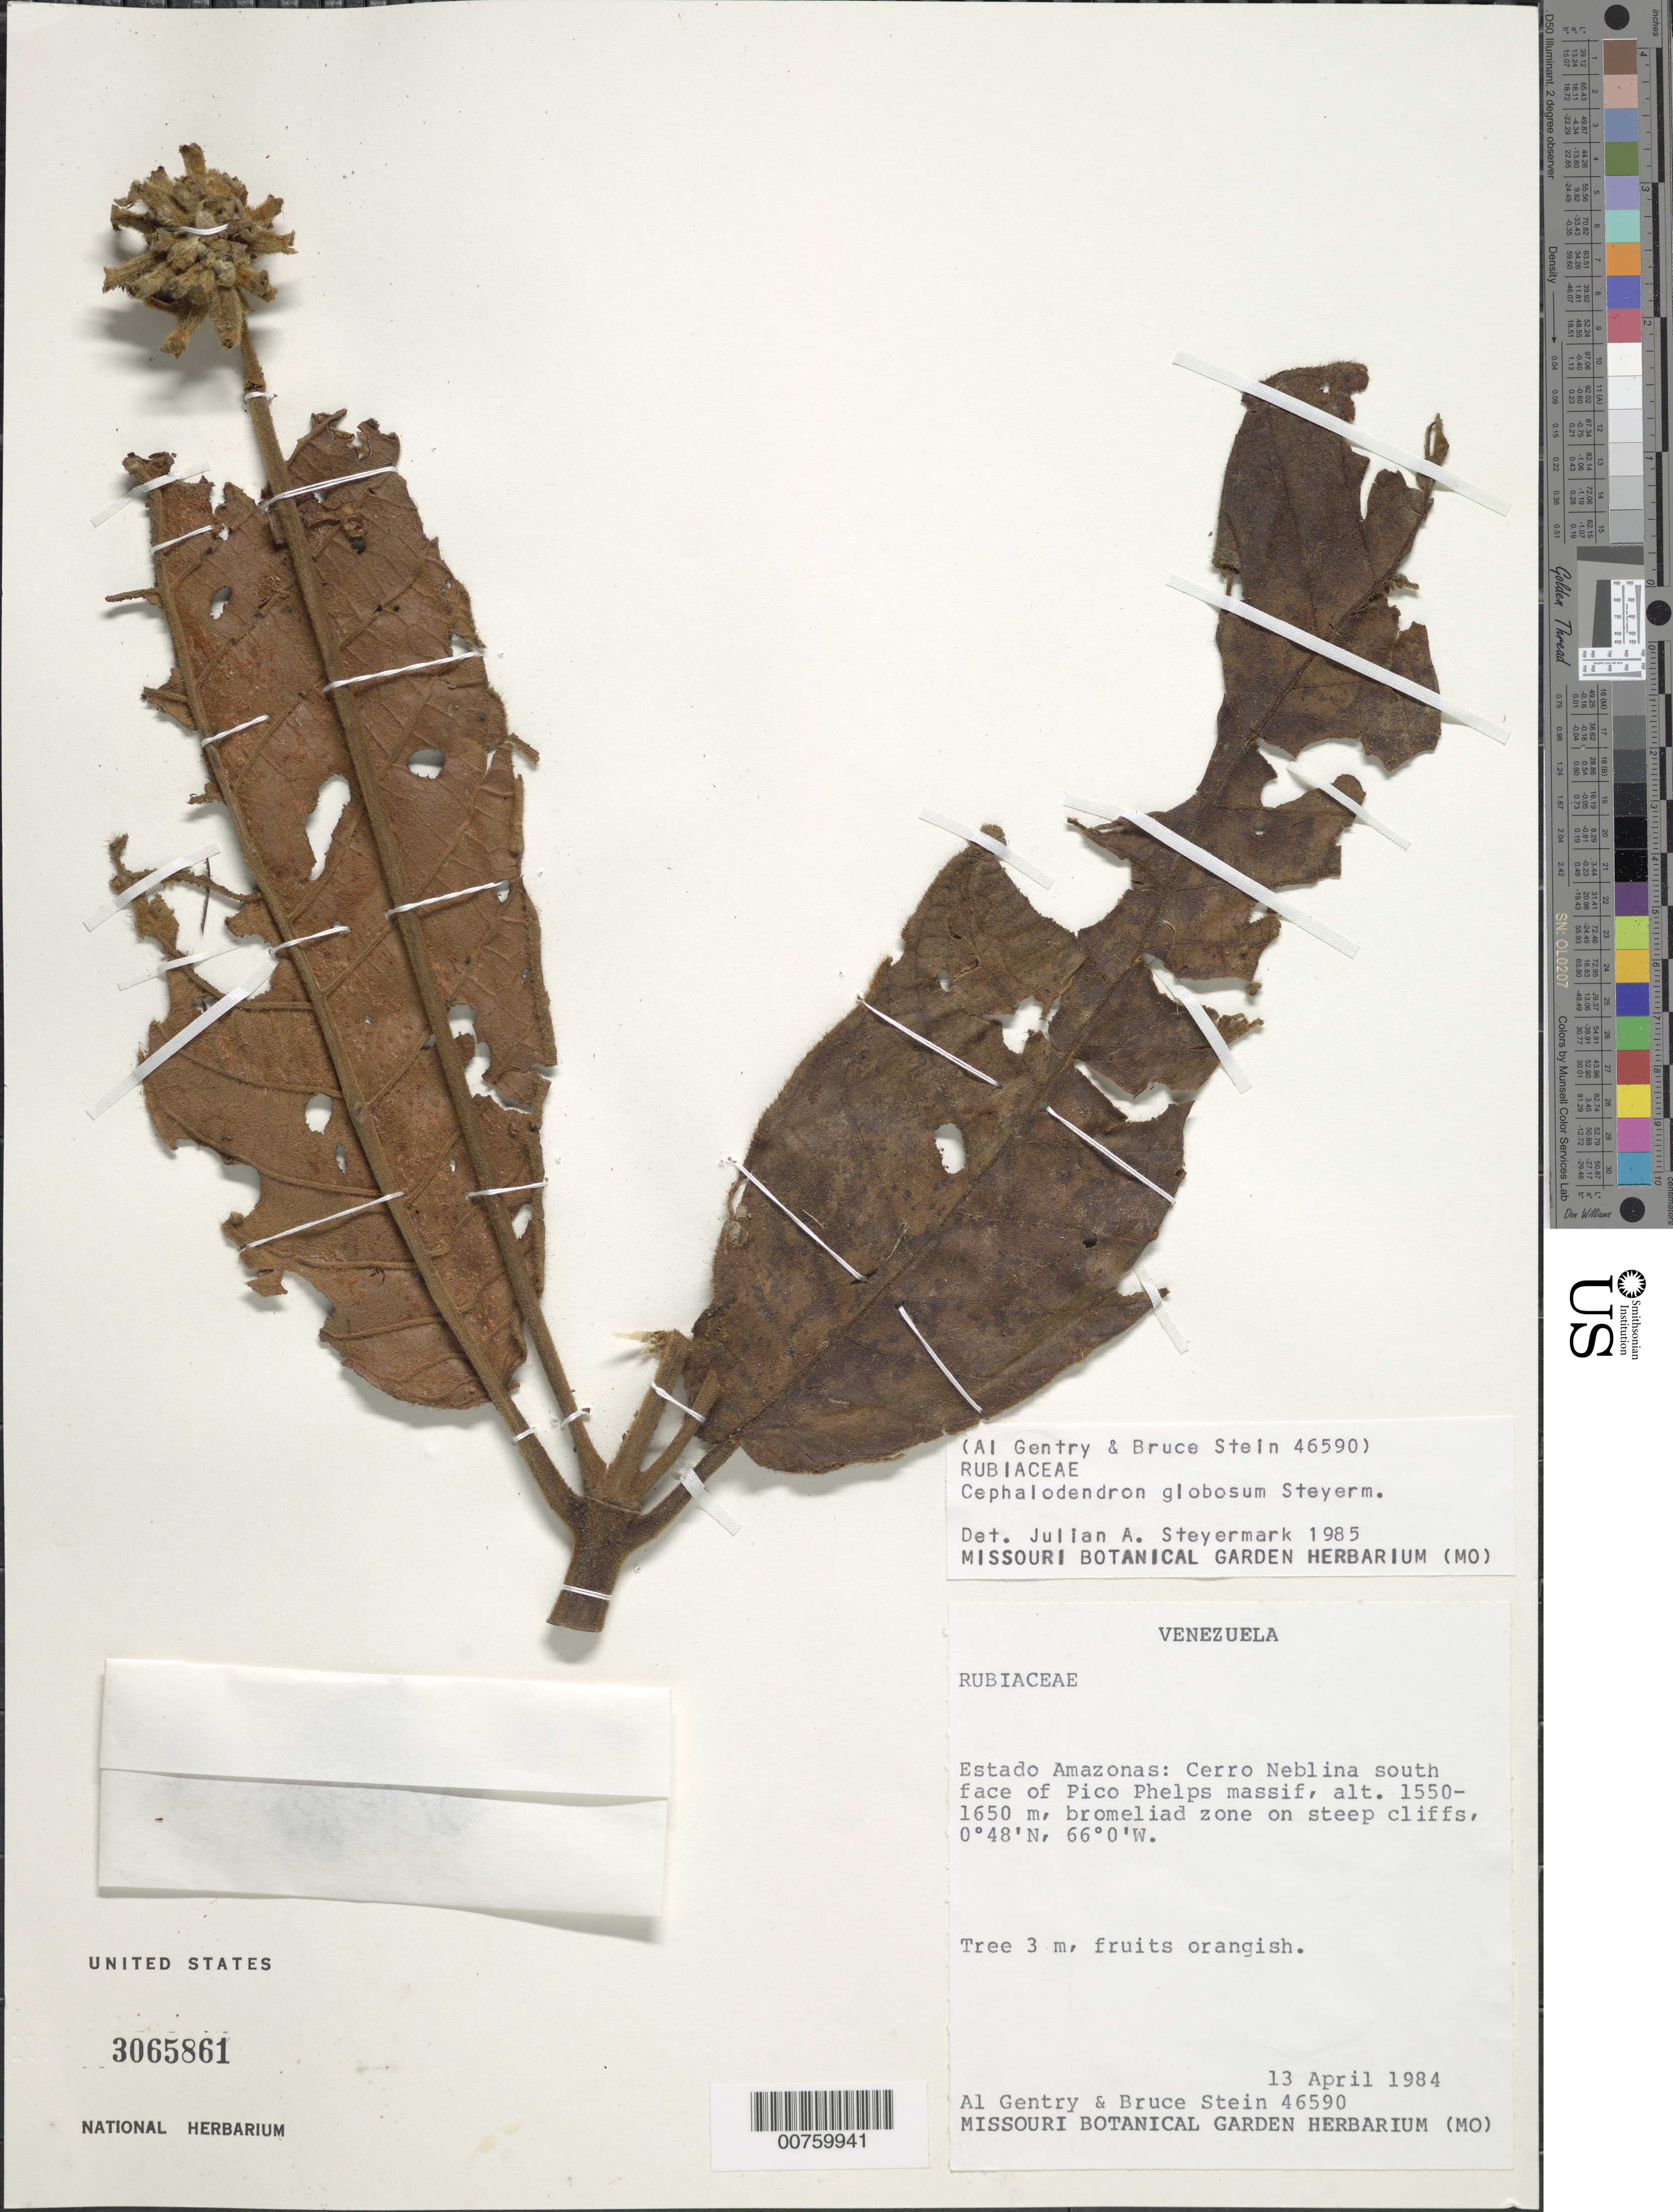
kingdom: Plantae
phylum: Tracheophyta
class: Magnoliopsida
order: Gentianales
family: Rubiaceae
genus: Cephalodendron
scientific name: Cephalodendron globosum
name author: Steyerm.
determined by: Steyermark, Julian A., (VEN)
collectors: A. H. Gentry & B. Stein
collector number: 46590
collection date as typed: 13-Apr-84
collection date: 1984-04-13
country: Venezuela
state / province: Amazonas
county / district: Río Negro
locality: Cerro de La Neblina, S face of Pico Phelps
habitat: Bromeliad zone on steep cliffs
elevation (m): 1550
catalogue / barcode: US 3065861